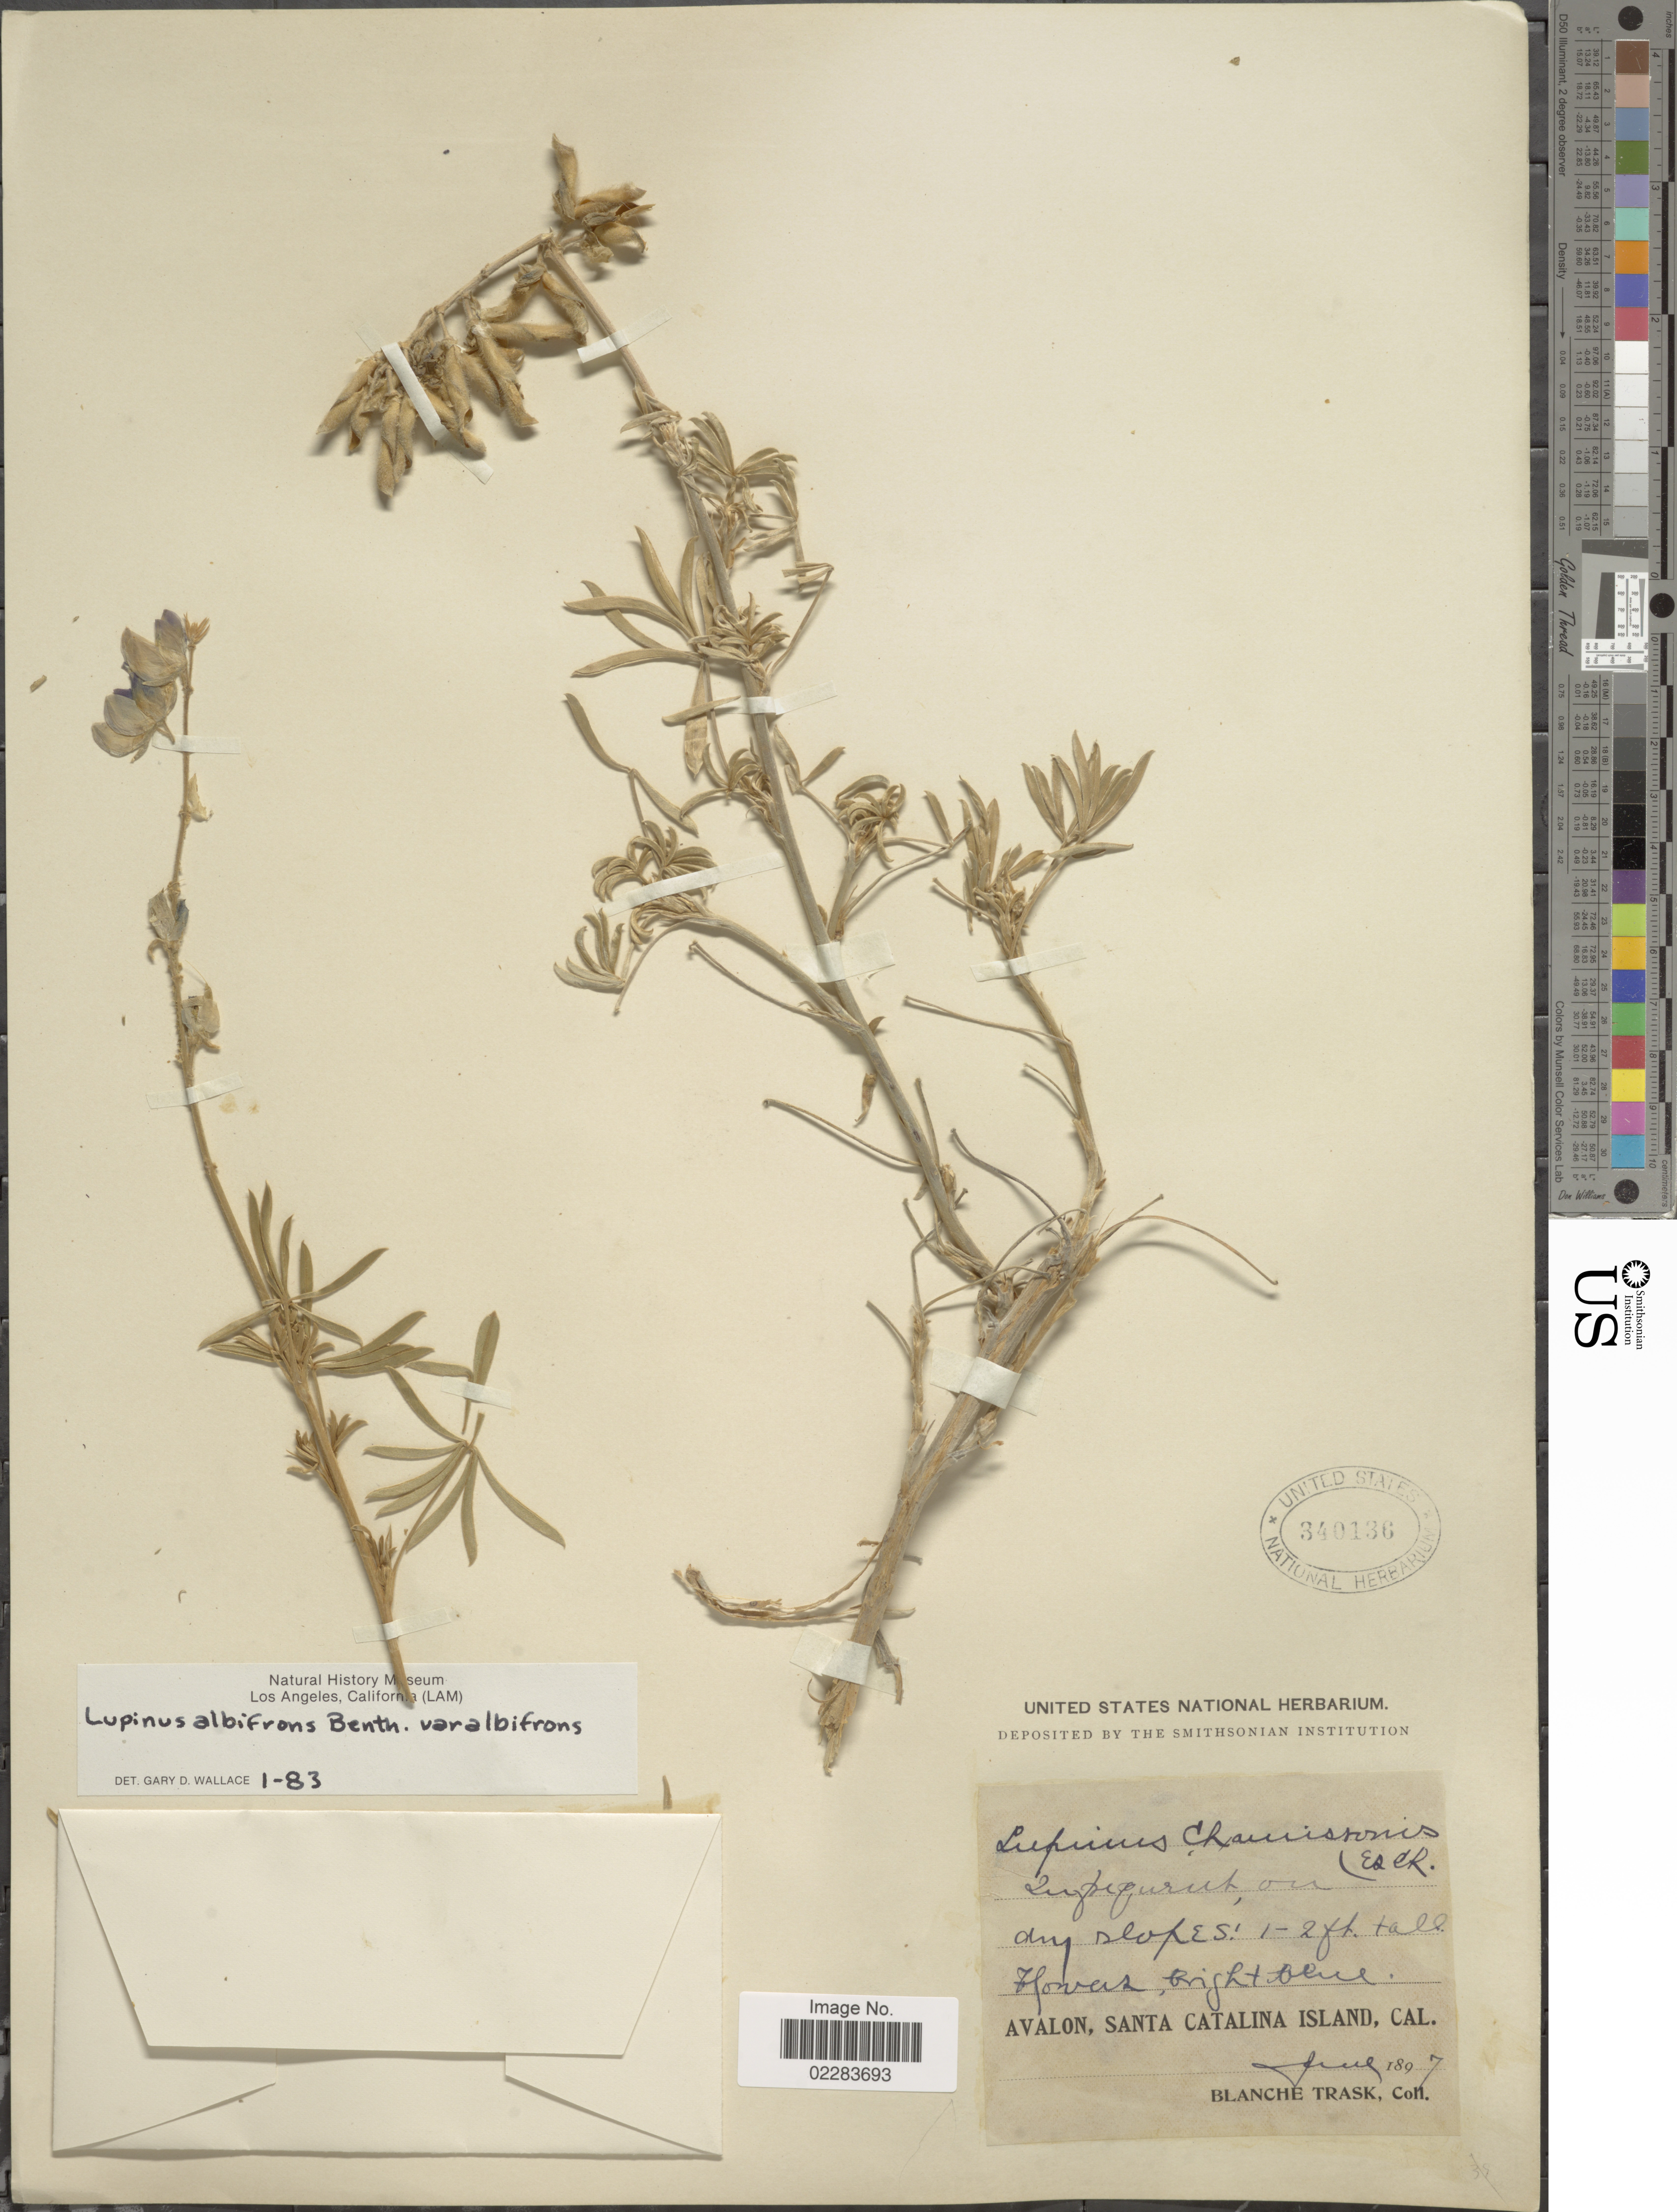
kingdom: Plantae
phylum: Tracheophyta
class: Magnoliopsida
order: Fabales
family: Fabaceae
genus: Lupinus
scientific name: Lupinus albifrons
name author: Benth.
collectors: B. Trask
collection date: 1897-06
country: United States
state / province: California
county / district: Los Angeles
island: Santa Catalina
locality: Avalon, Santa Catalina Island, Cal.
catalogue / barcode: US 340136